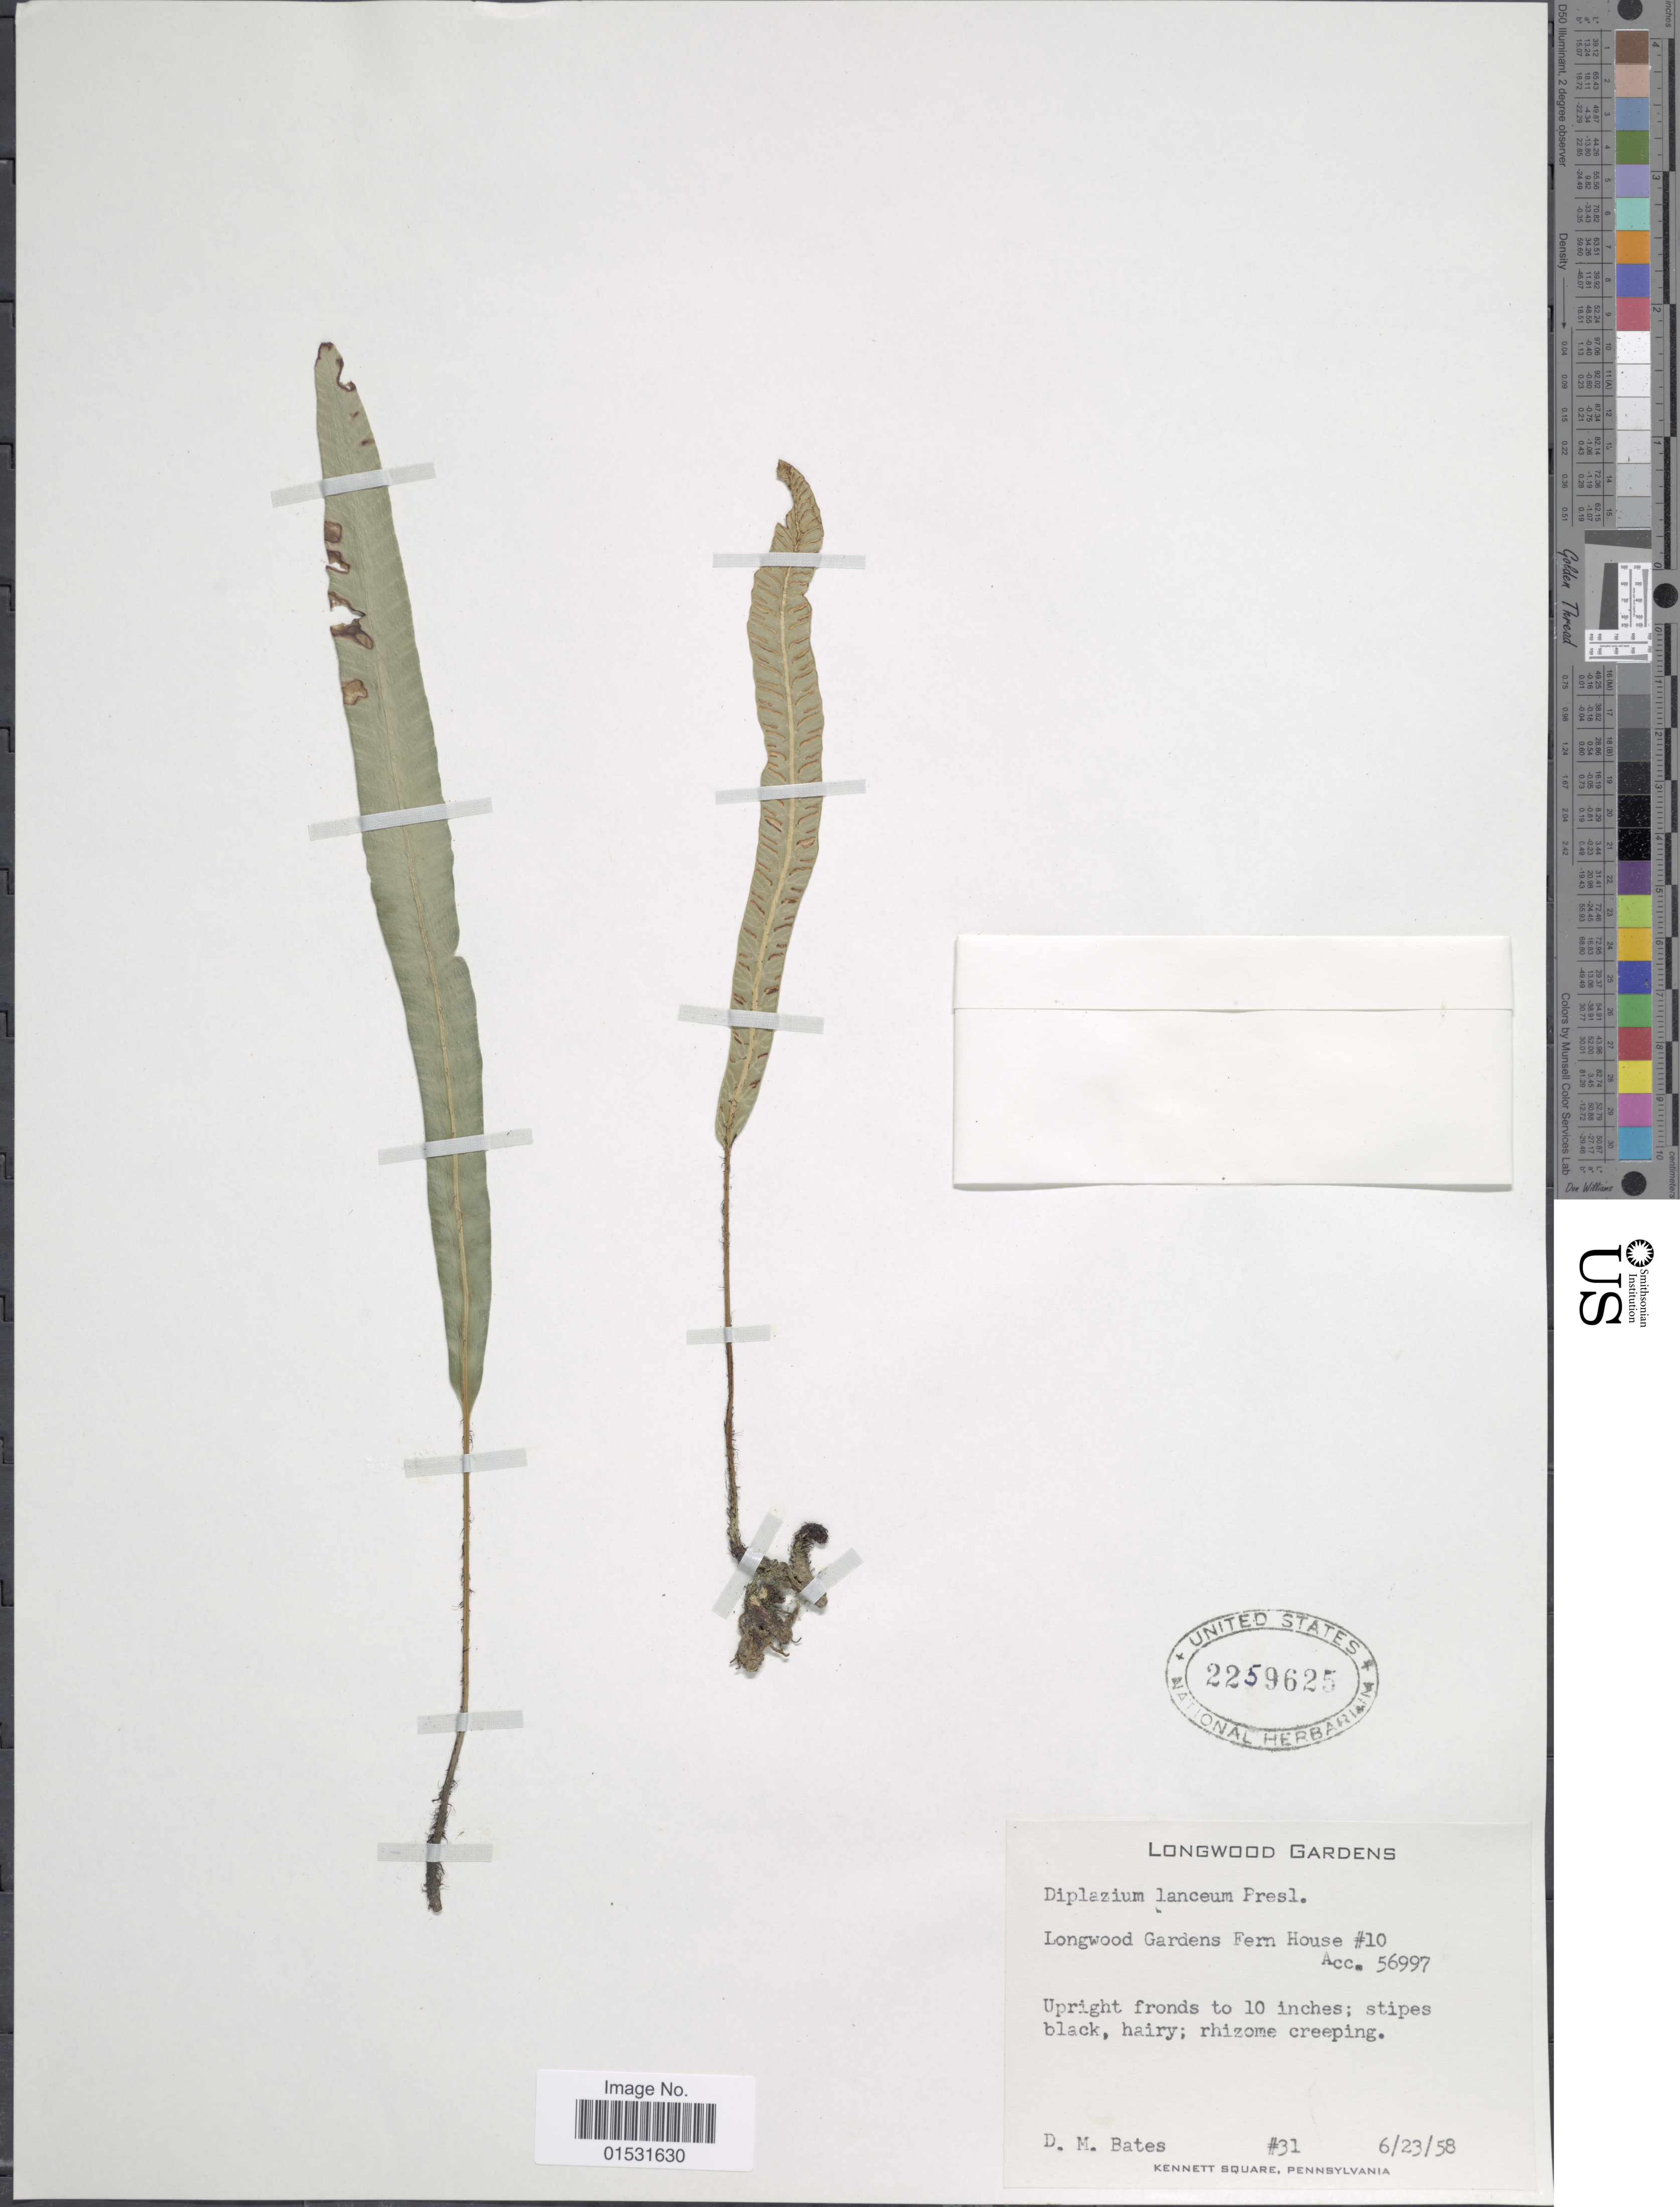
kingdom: Plantae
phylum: Tracheophyta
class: Polypodiopsida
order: Polypodiales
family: Athyriaceae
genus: Diplazium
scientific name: Diplazium subserratum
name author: (Blume) T. Moore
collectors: D. M. Bates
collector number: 31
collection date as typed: Transcribed d/m/y: 23/6/58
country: United States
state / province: Pennsylvania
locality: Longwood gardens Fern House #10 Acc. 56997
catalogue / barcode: US 2259625